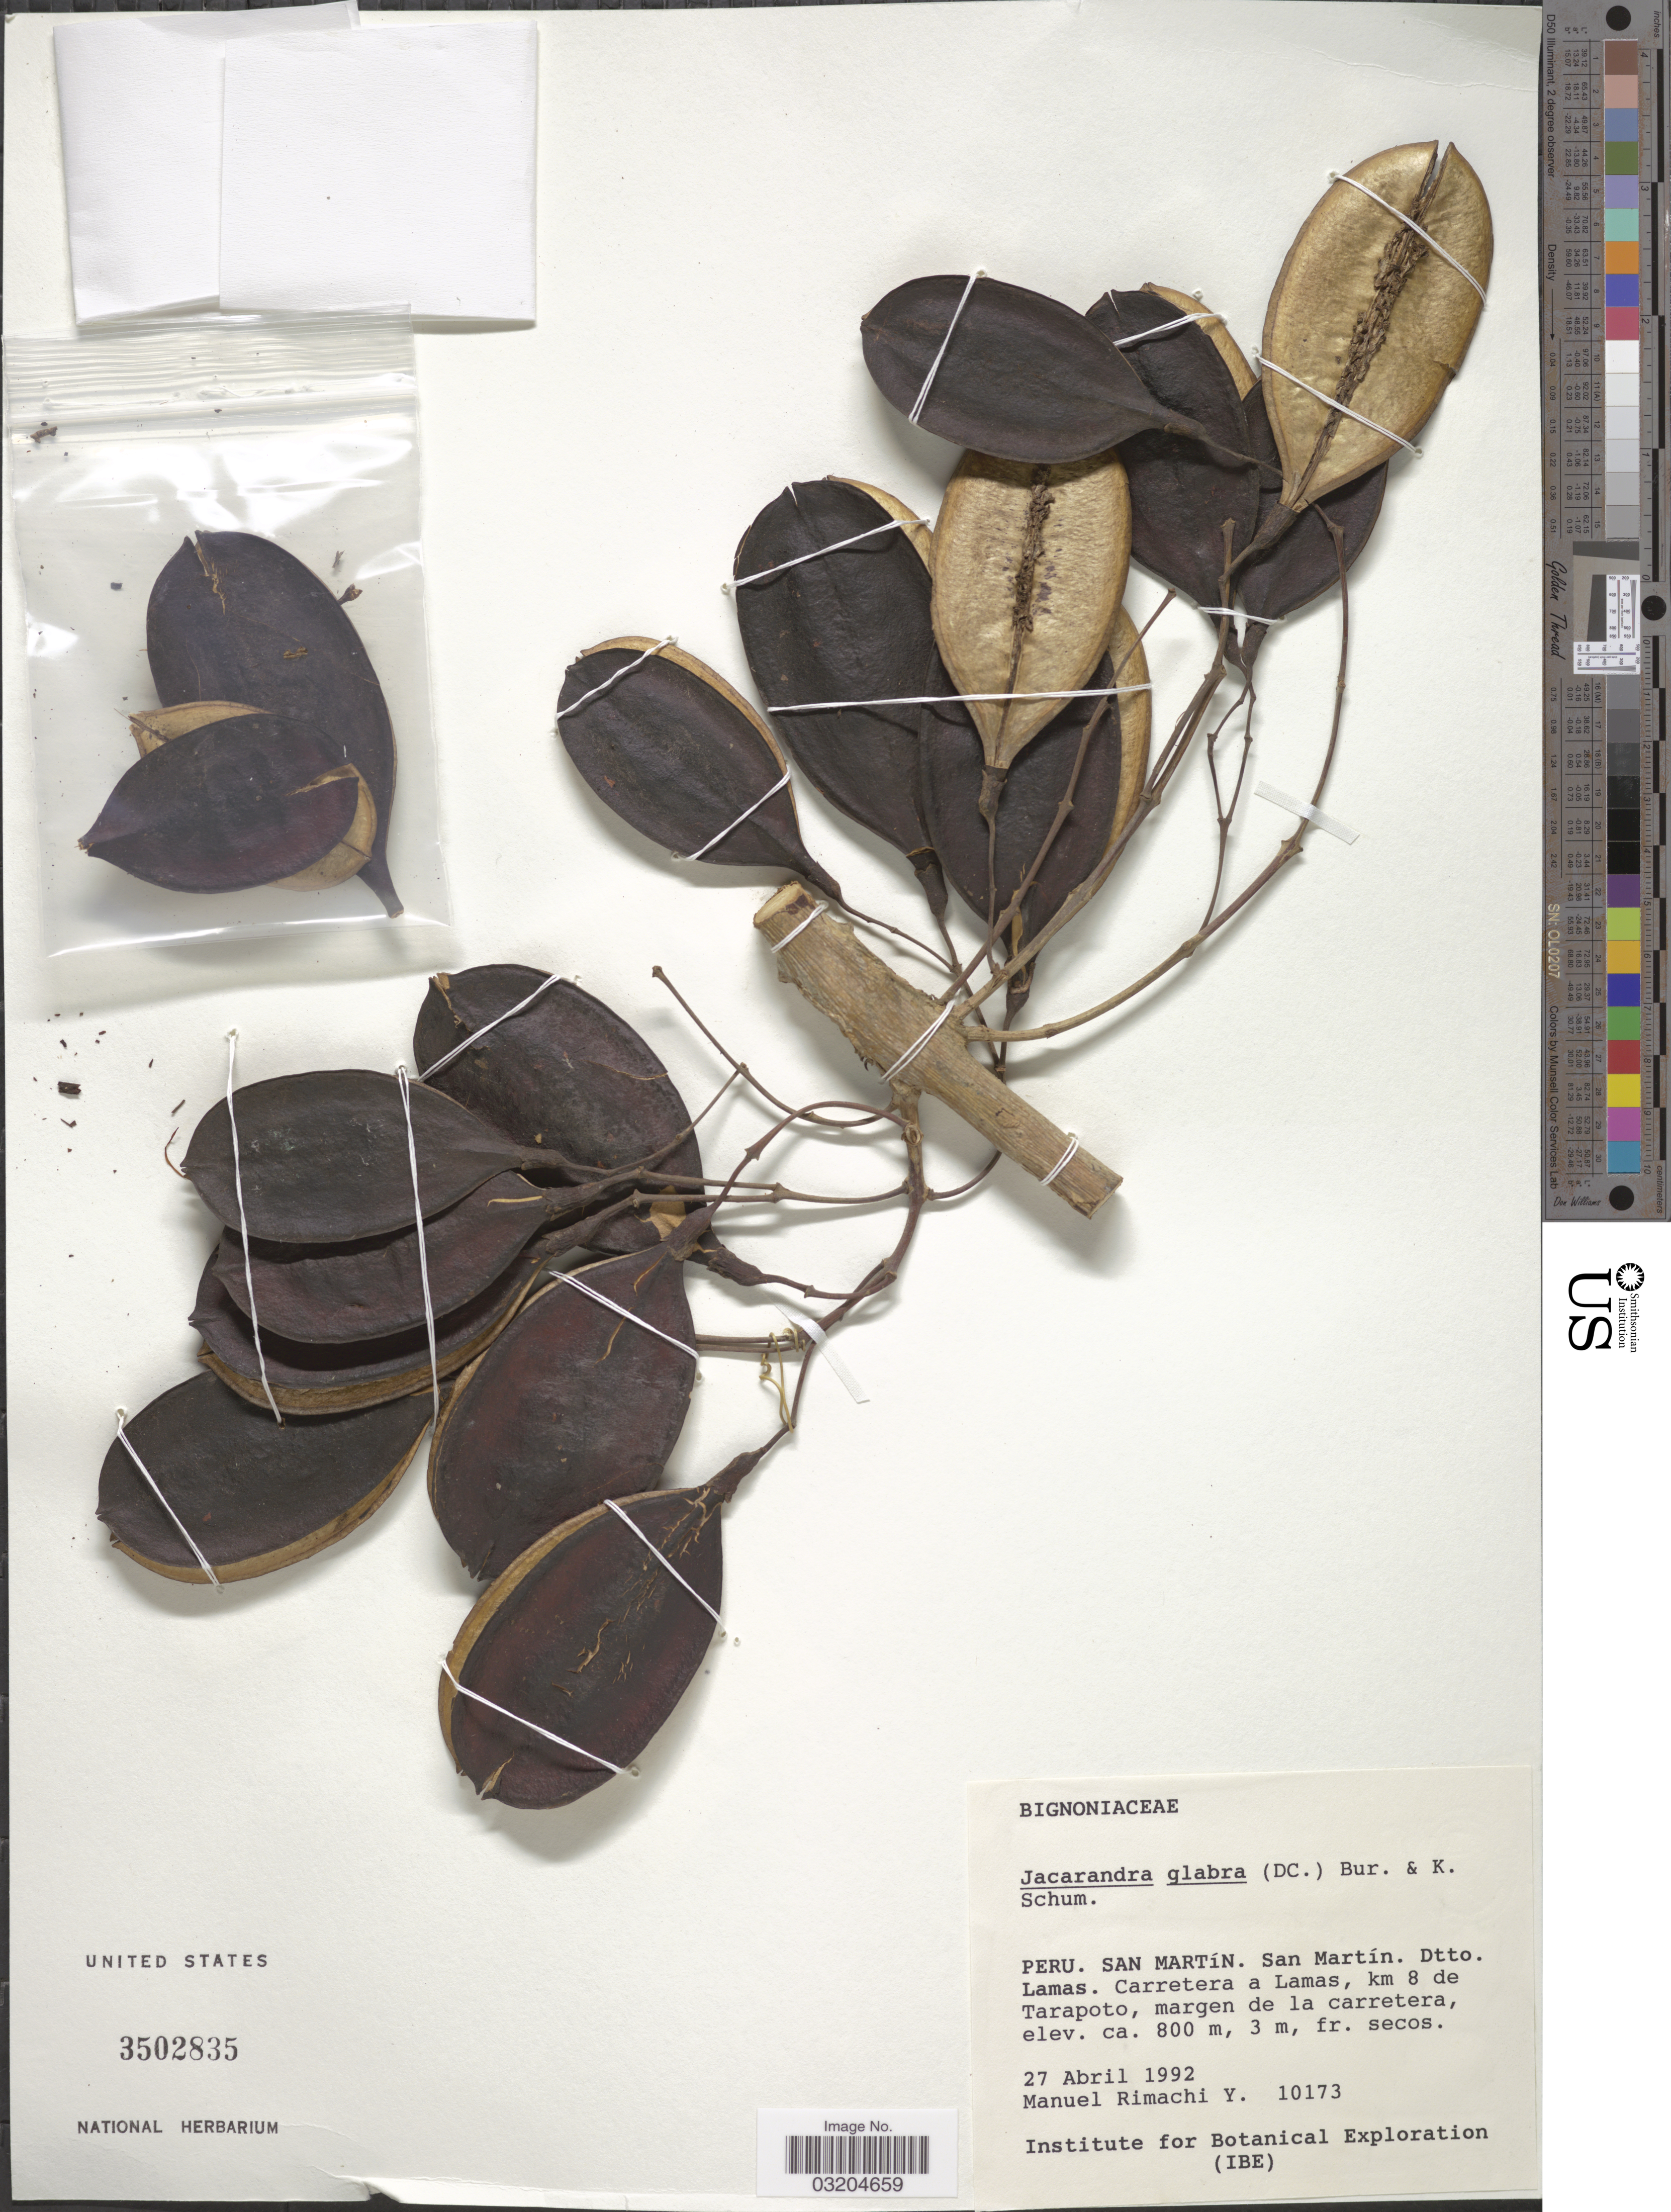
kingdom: Plantae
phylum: Tracheophyta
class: Magnoliopsida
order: Lamiales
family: Bignoniaceae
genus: Jacaranda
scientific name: Jacaranda glabra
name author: (DC.) Bureau & K. Schum.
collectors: M. Rimachi Y.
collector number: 10173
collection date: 1992-04-27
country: Peru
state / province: San Martín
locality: San Martin. Dtto. Lamas. Carretera a Lamas, km 8 de Tarapoto.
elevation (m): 800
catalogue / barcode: US 3502835